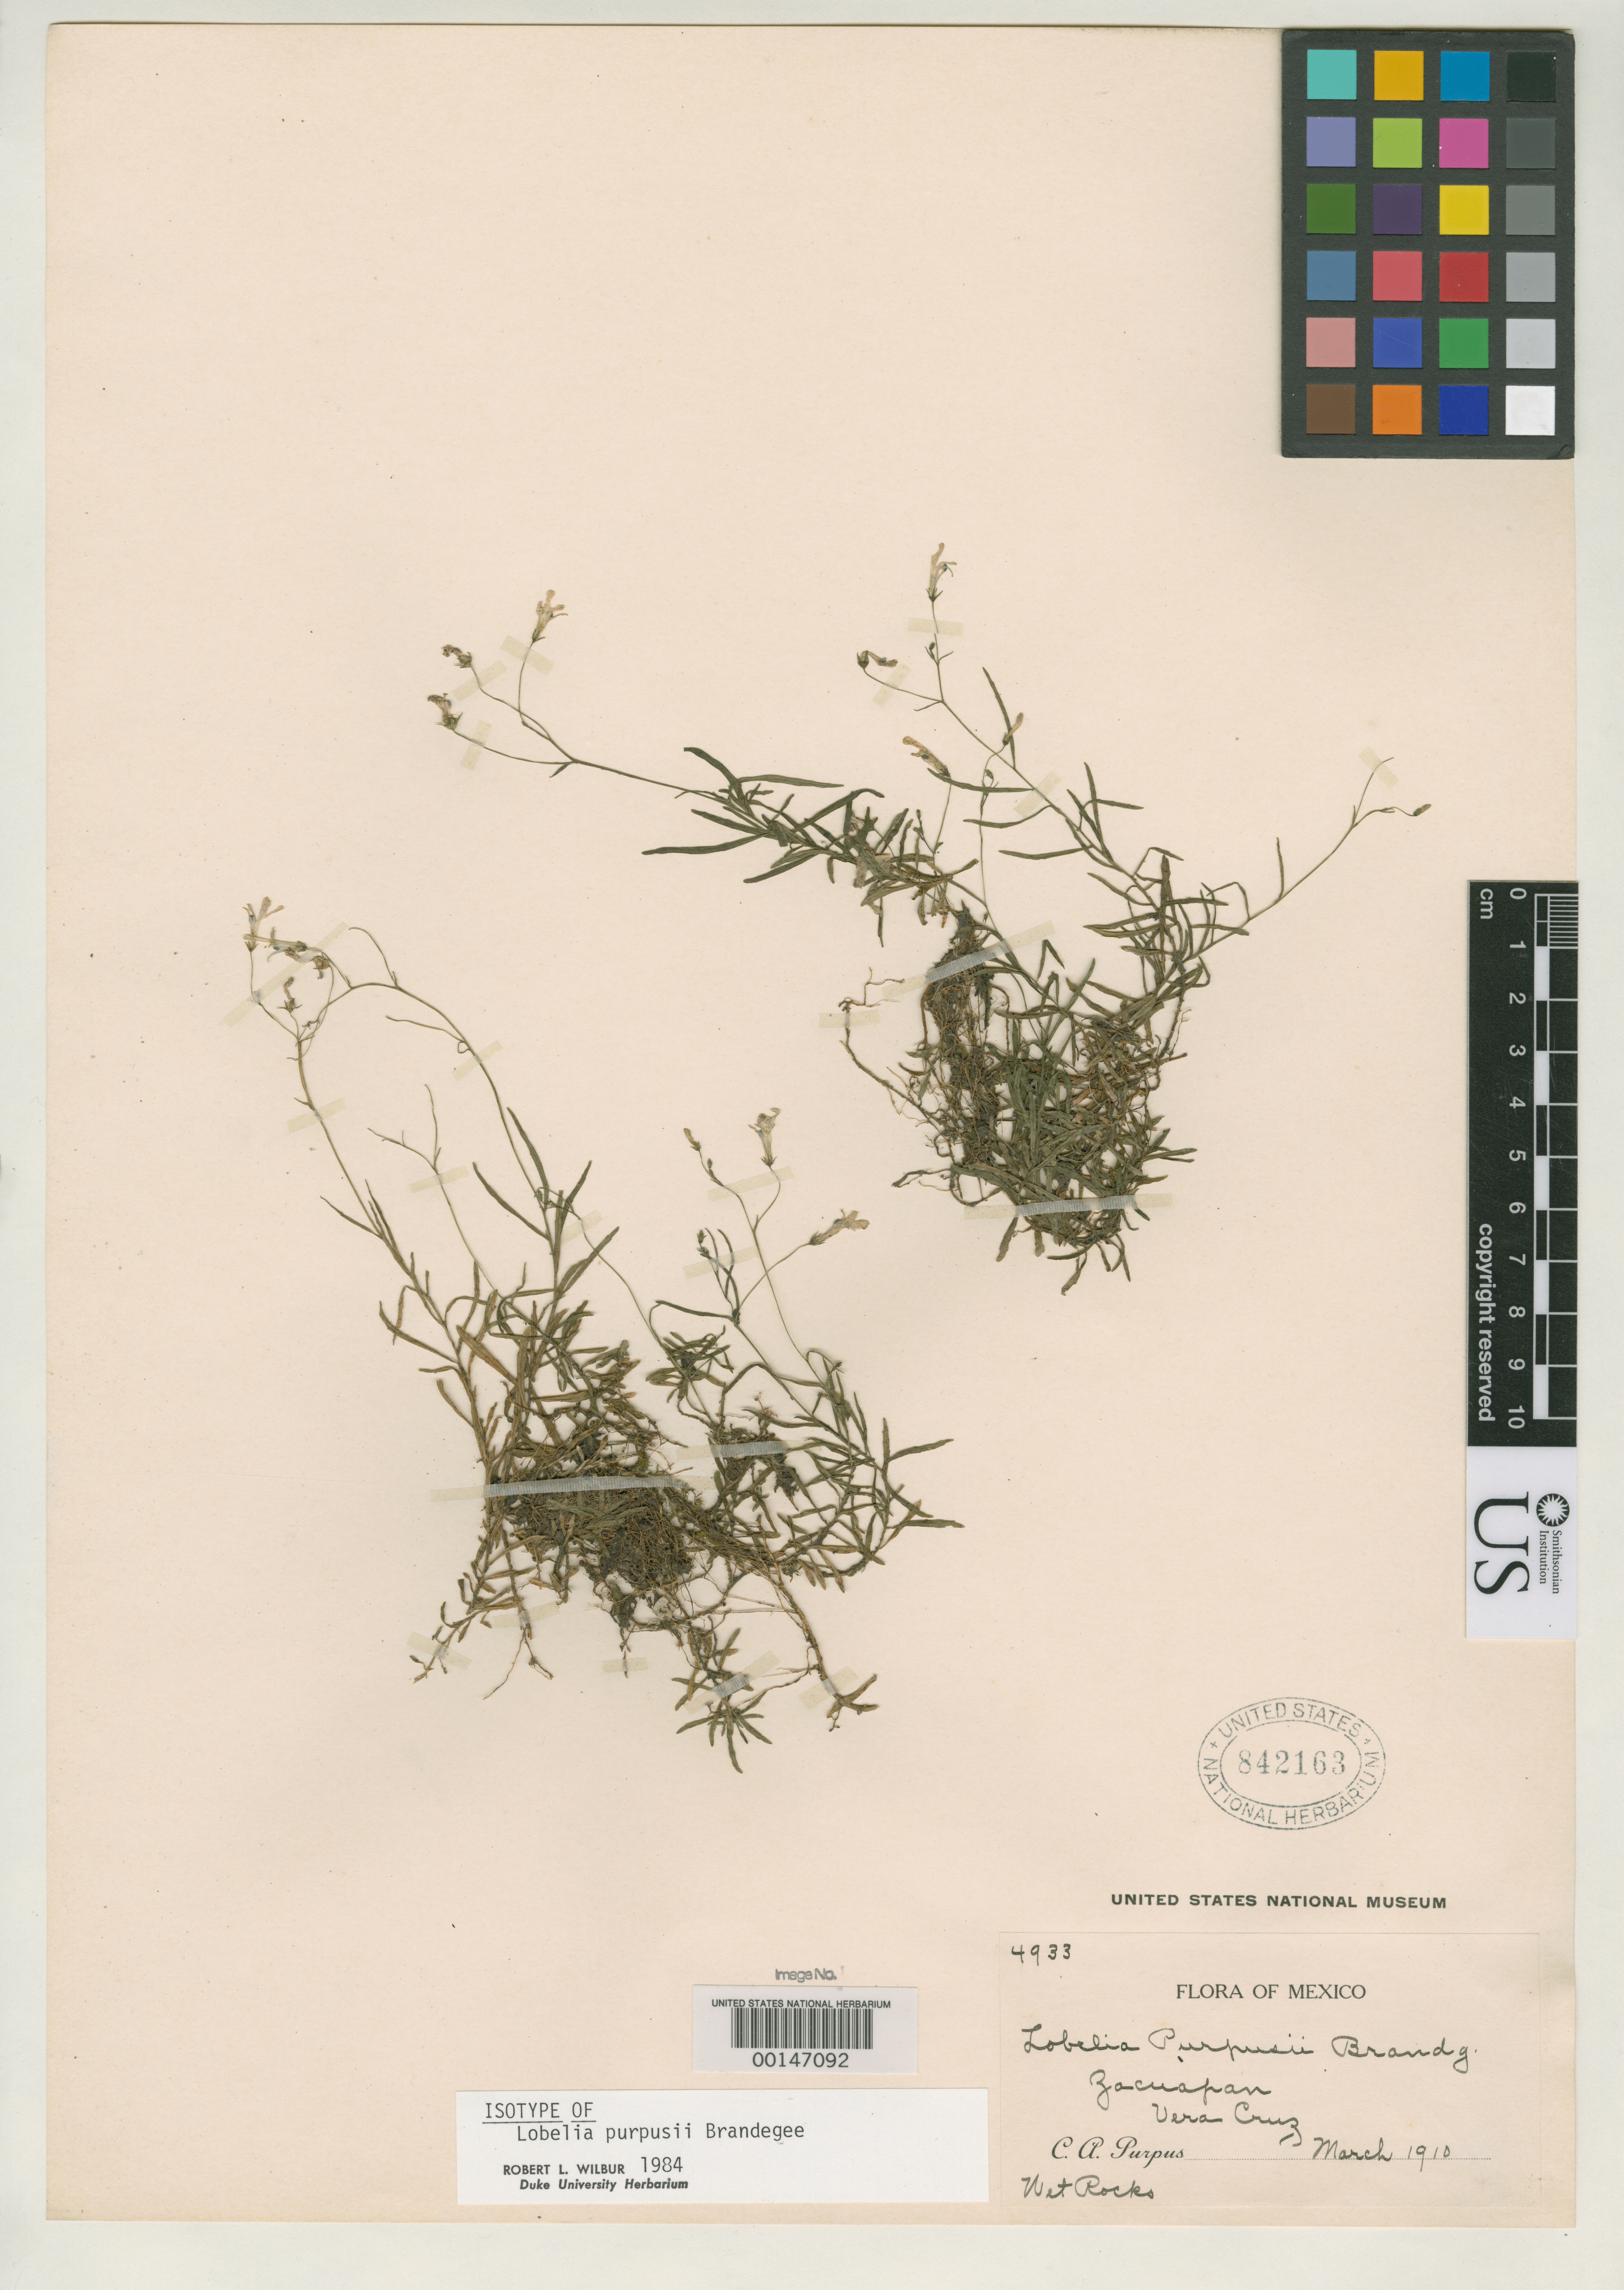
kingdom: Plantae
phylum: Tracheophyta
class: Magnoliopsida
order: Asterales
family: Campanulaceae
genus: Lobelia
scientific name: Lobelia purpusii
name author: Brandegee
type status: Isotype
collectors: C. A. Purpus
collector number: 4933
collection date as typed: Mar 1910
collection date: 1910-03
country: Mexico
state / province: Veracruz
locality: Zacuapan.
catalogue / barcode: US 842163